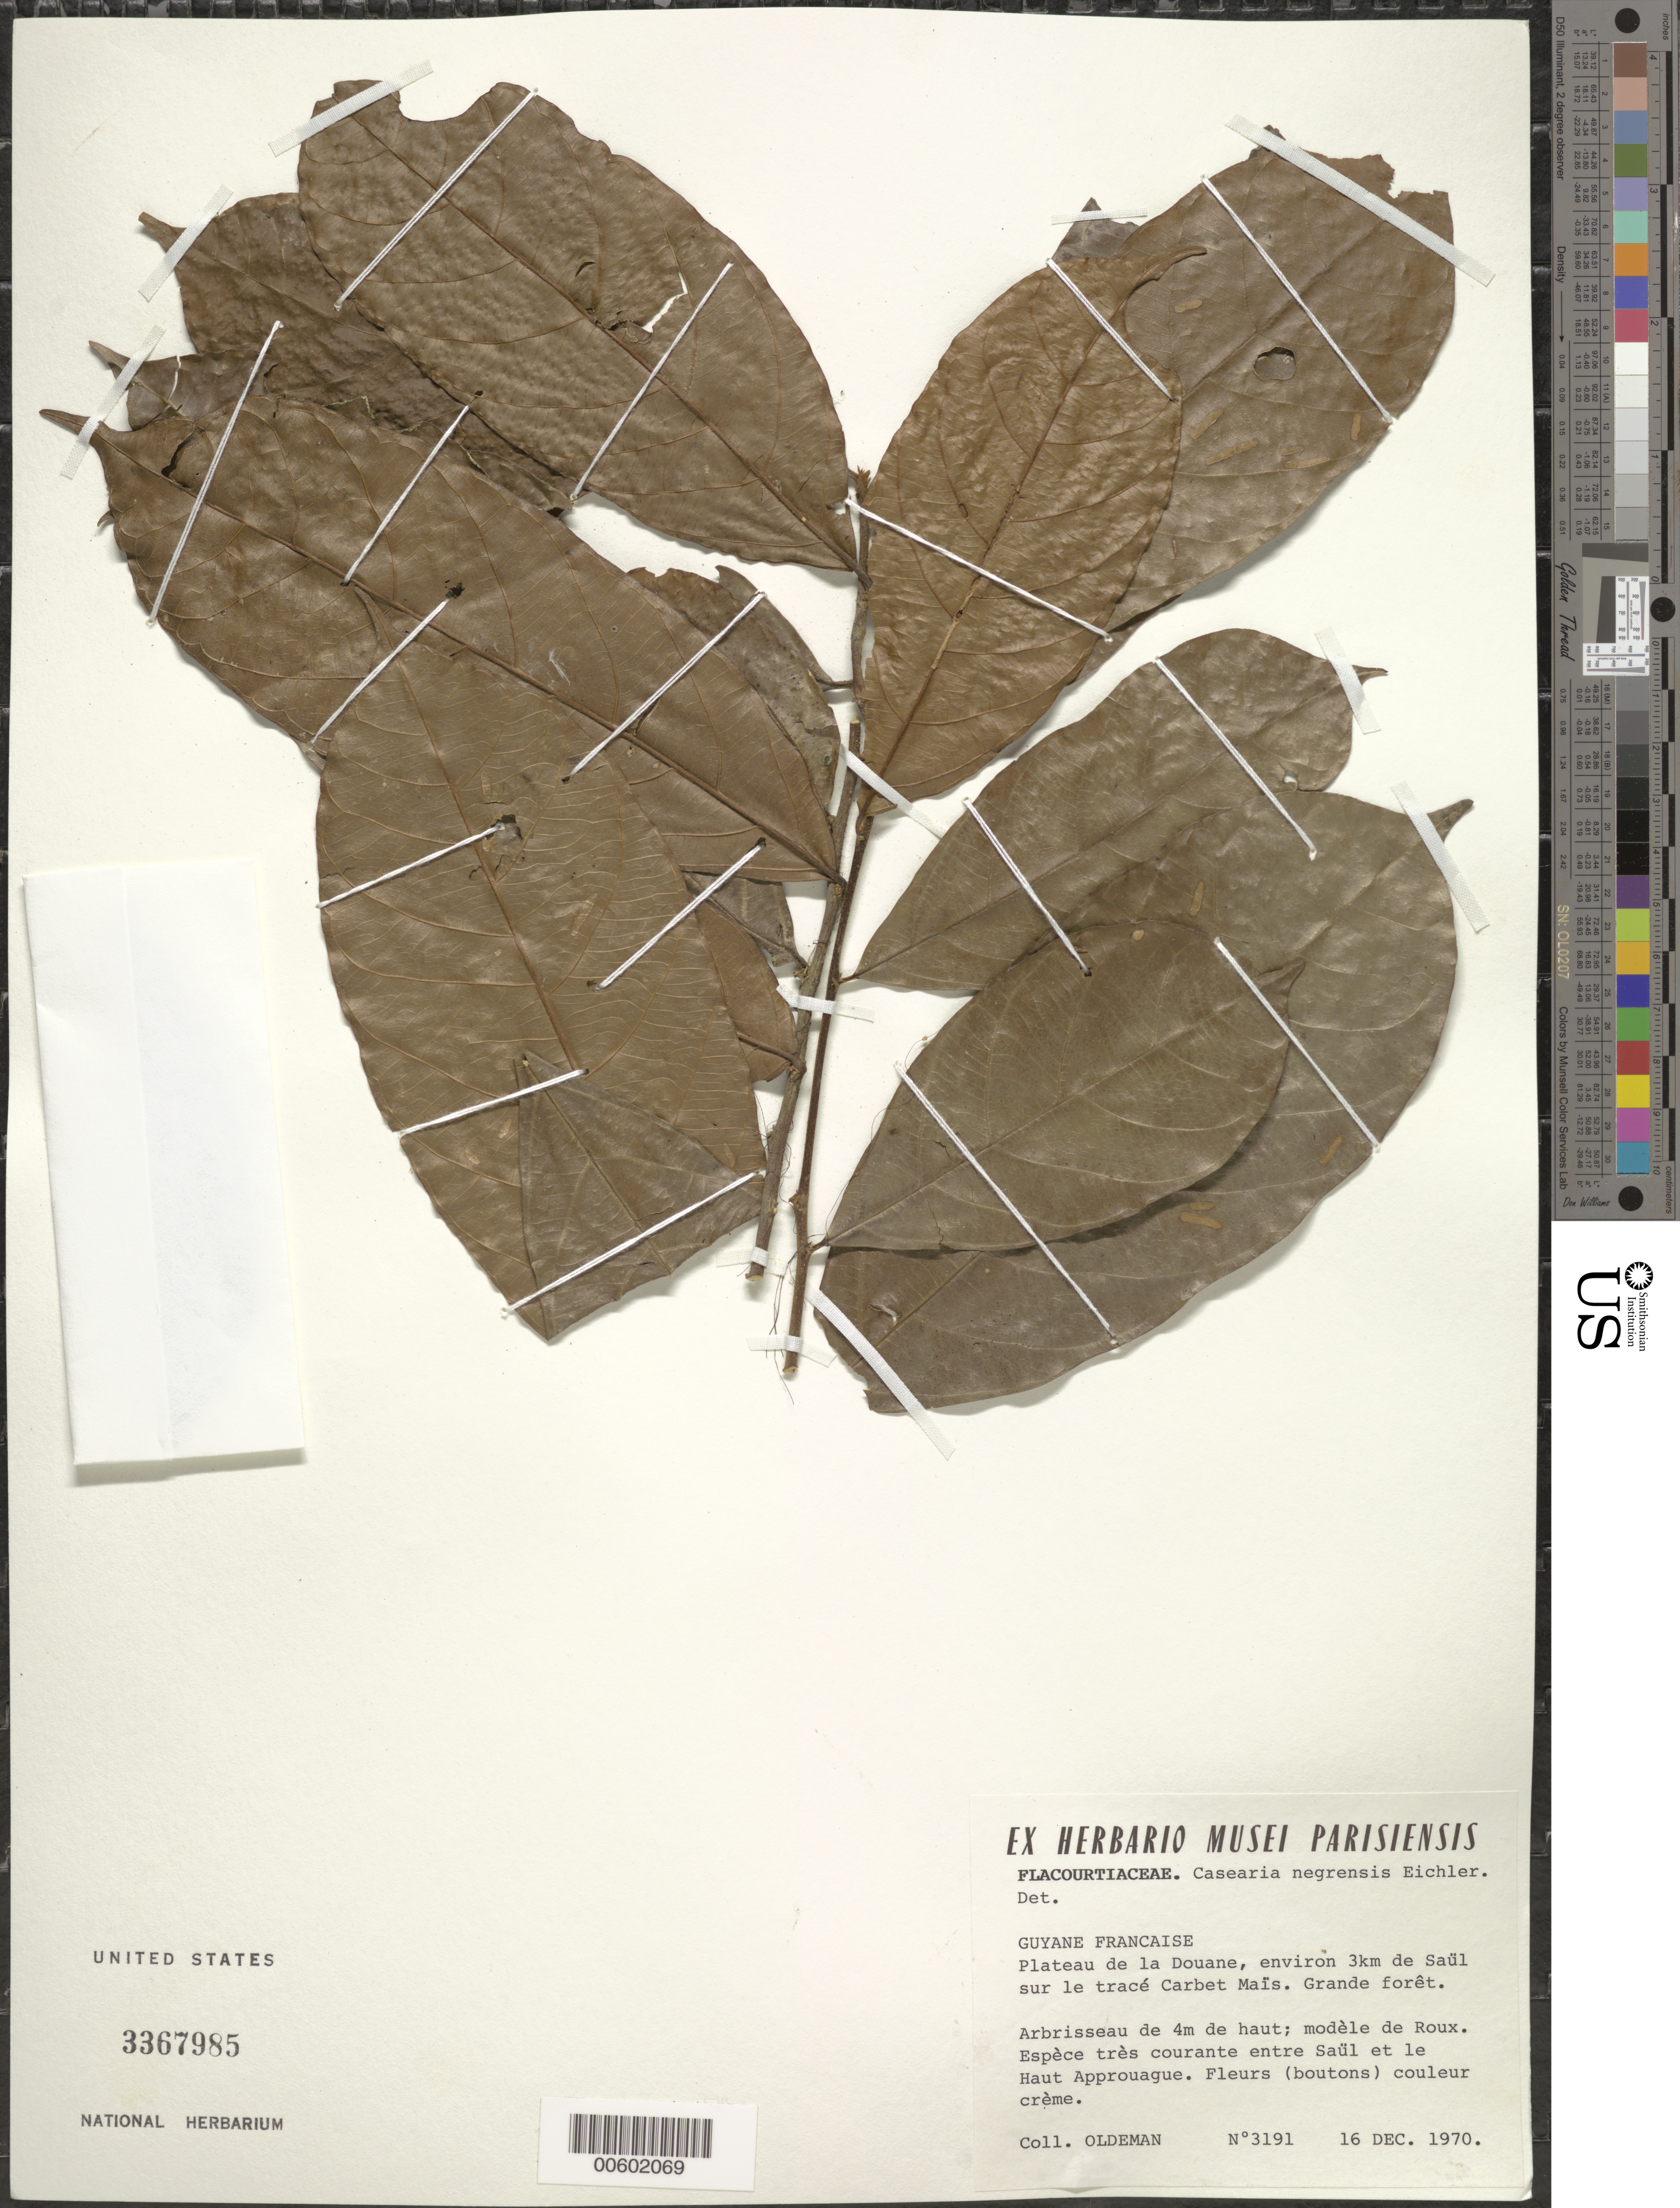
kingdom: Plantae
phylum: Tracheophyta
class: Magnoliopsida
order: Malpighiales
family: Salicaceae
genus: Casearia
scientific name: Casearia negrensis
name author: Eichler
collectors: R. Oldeman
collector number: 3191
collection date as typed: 16-Dec-70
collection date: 1970-12-16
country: French Guiana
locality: Plateau de la Douane, 3 km from Saül, near le trace Carbet Mais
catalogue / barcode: US 3367985